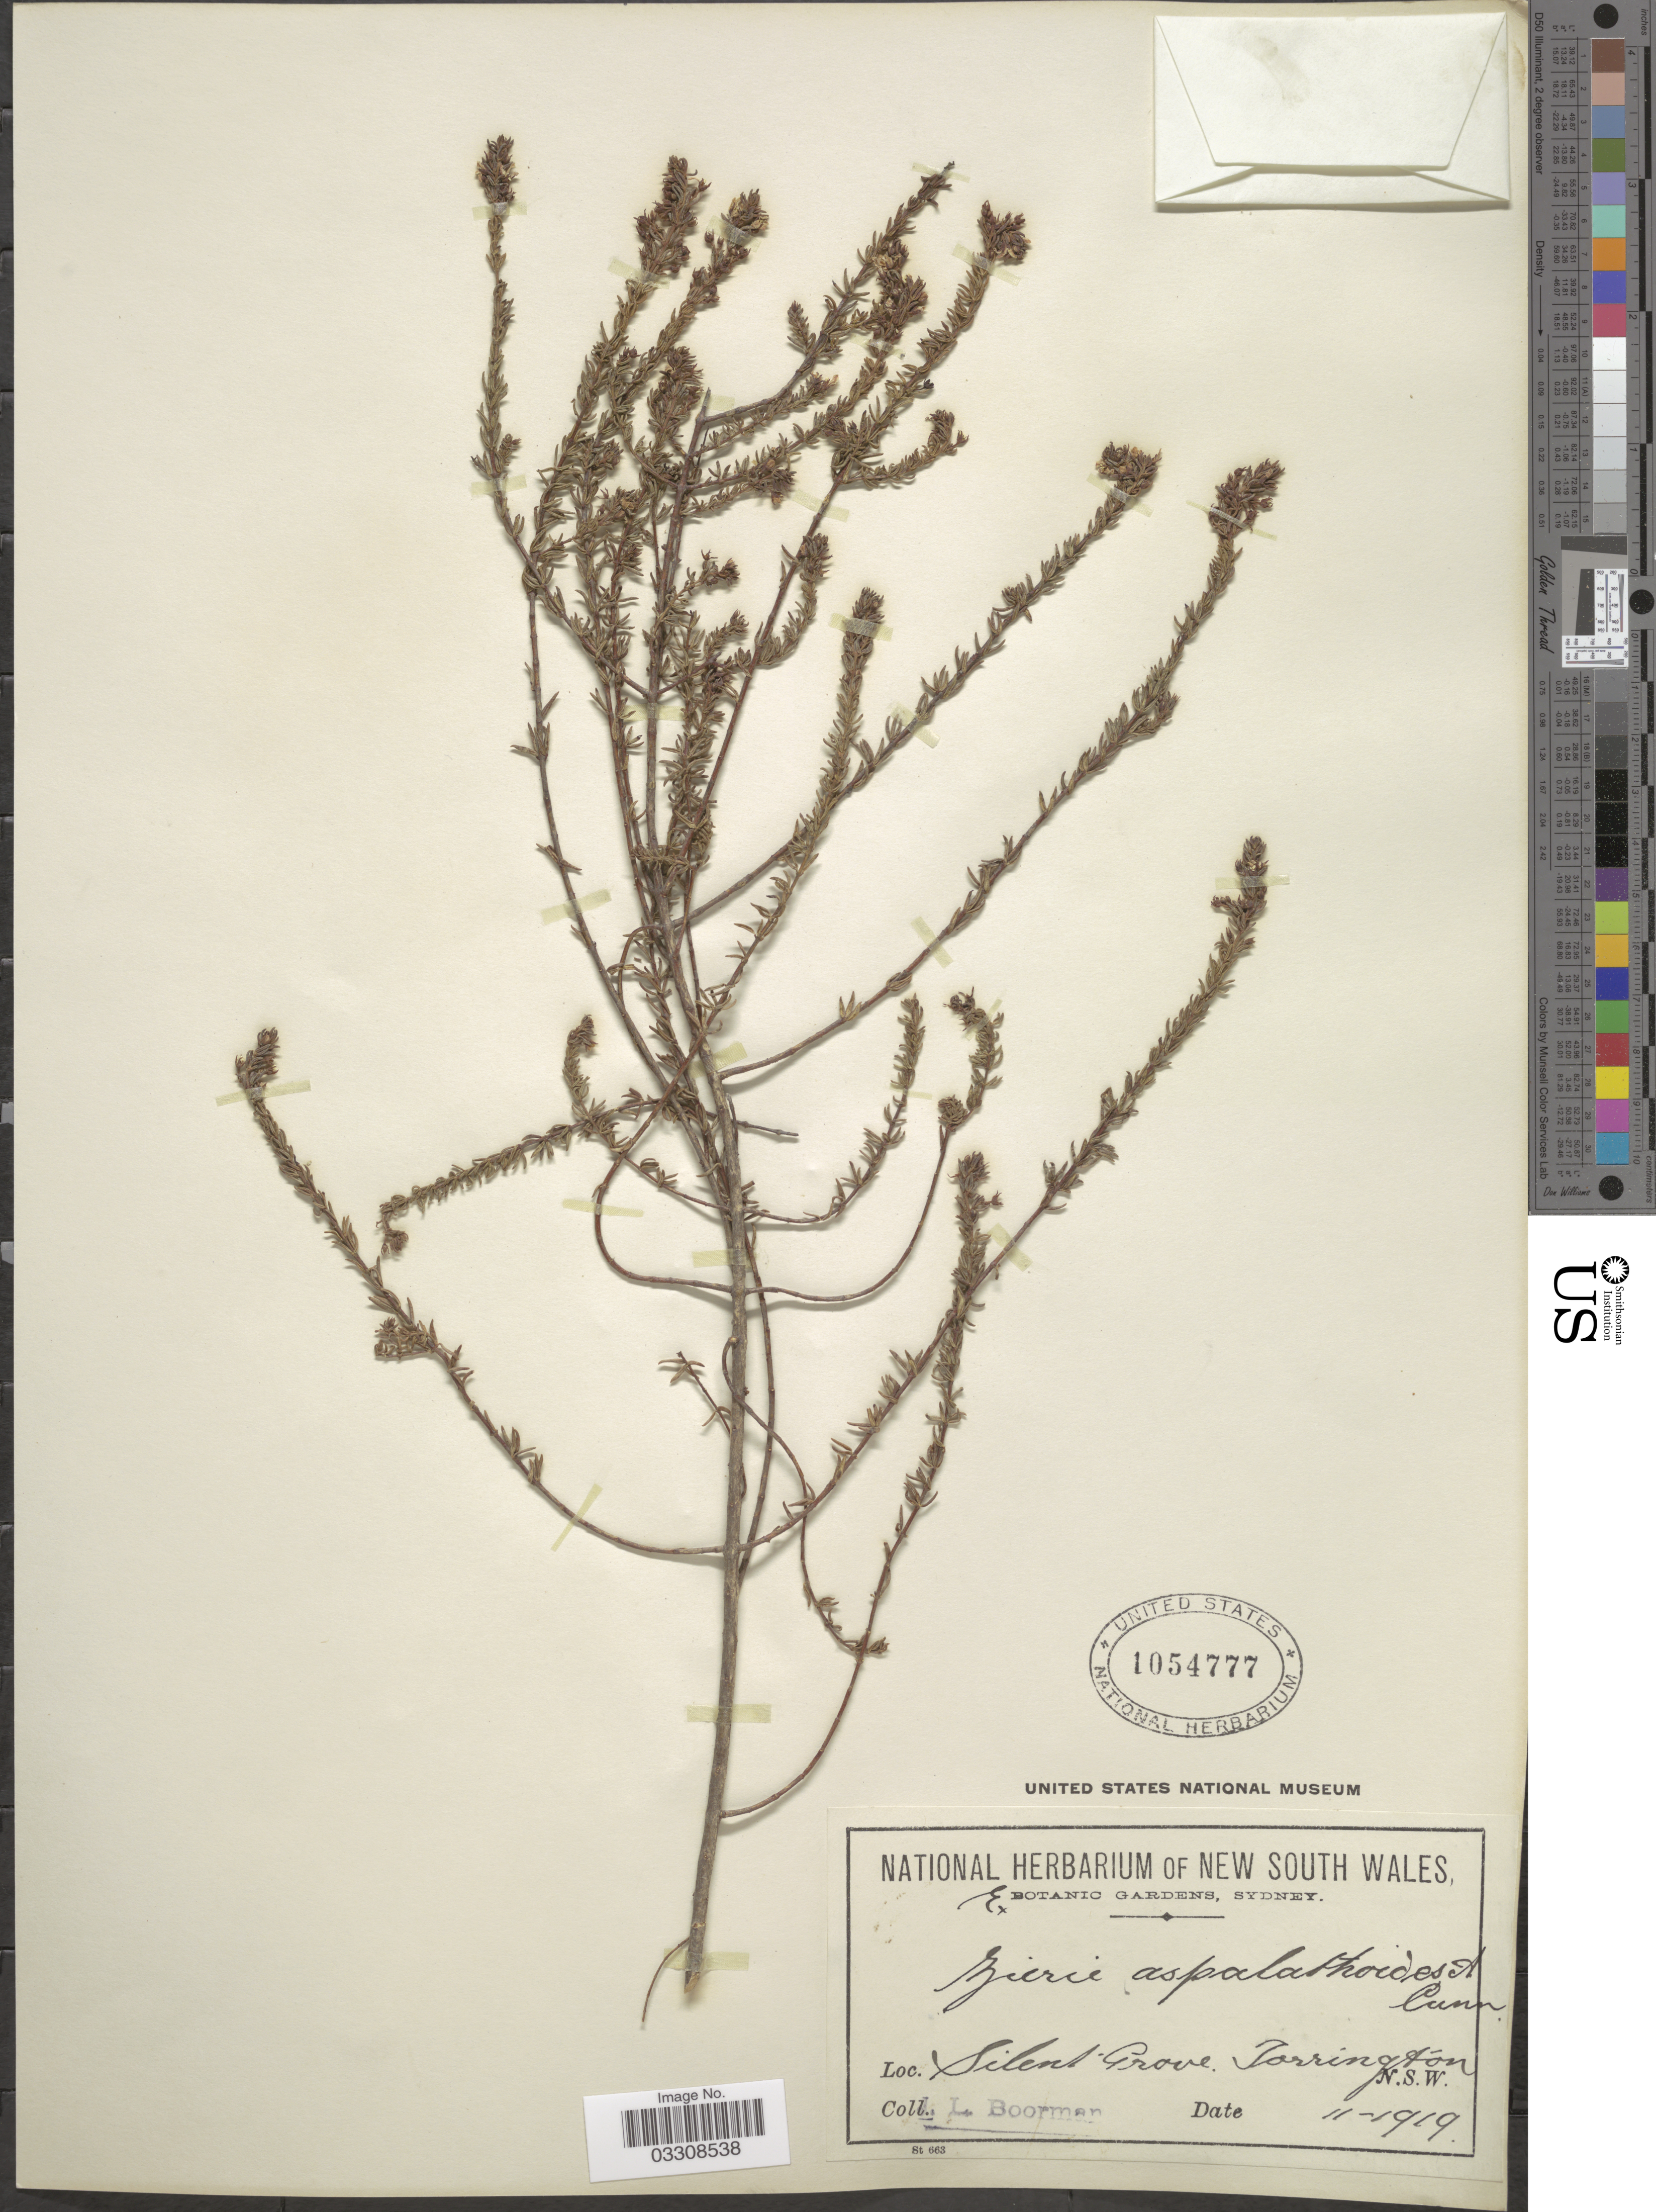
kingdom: Plantae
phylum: Tracheophyta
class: Magnoliopsida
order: Sapindales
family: Rutaceae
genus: Zieria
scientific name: Zieria aspalathoides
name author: A. Cunn. ex Benth.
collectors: J. Boorman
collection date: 1919-11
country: Australia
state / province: New South Wales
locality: Silent Grove. Torrington.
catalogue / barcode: US 1054777